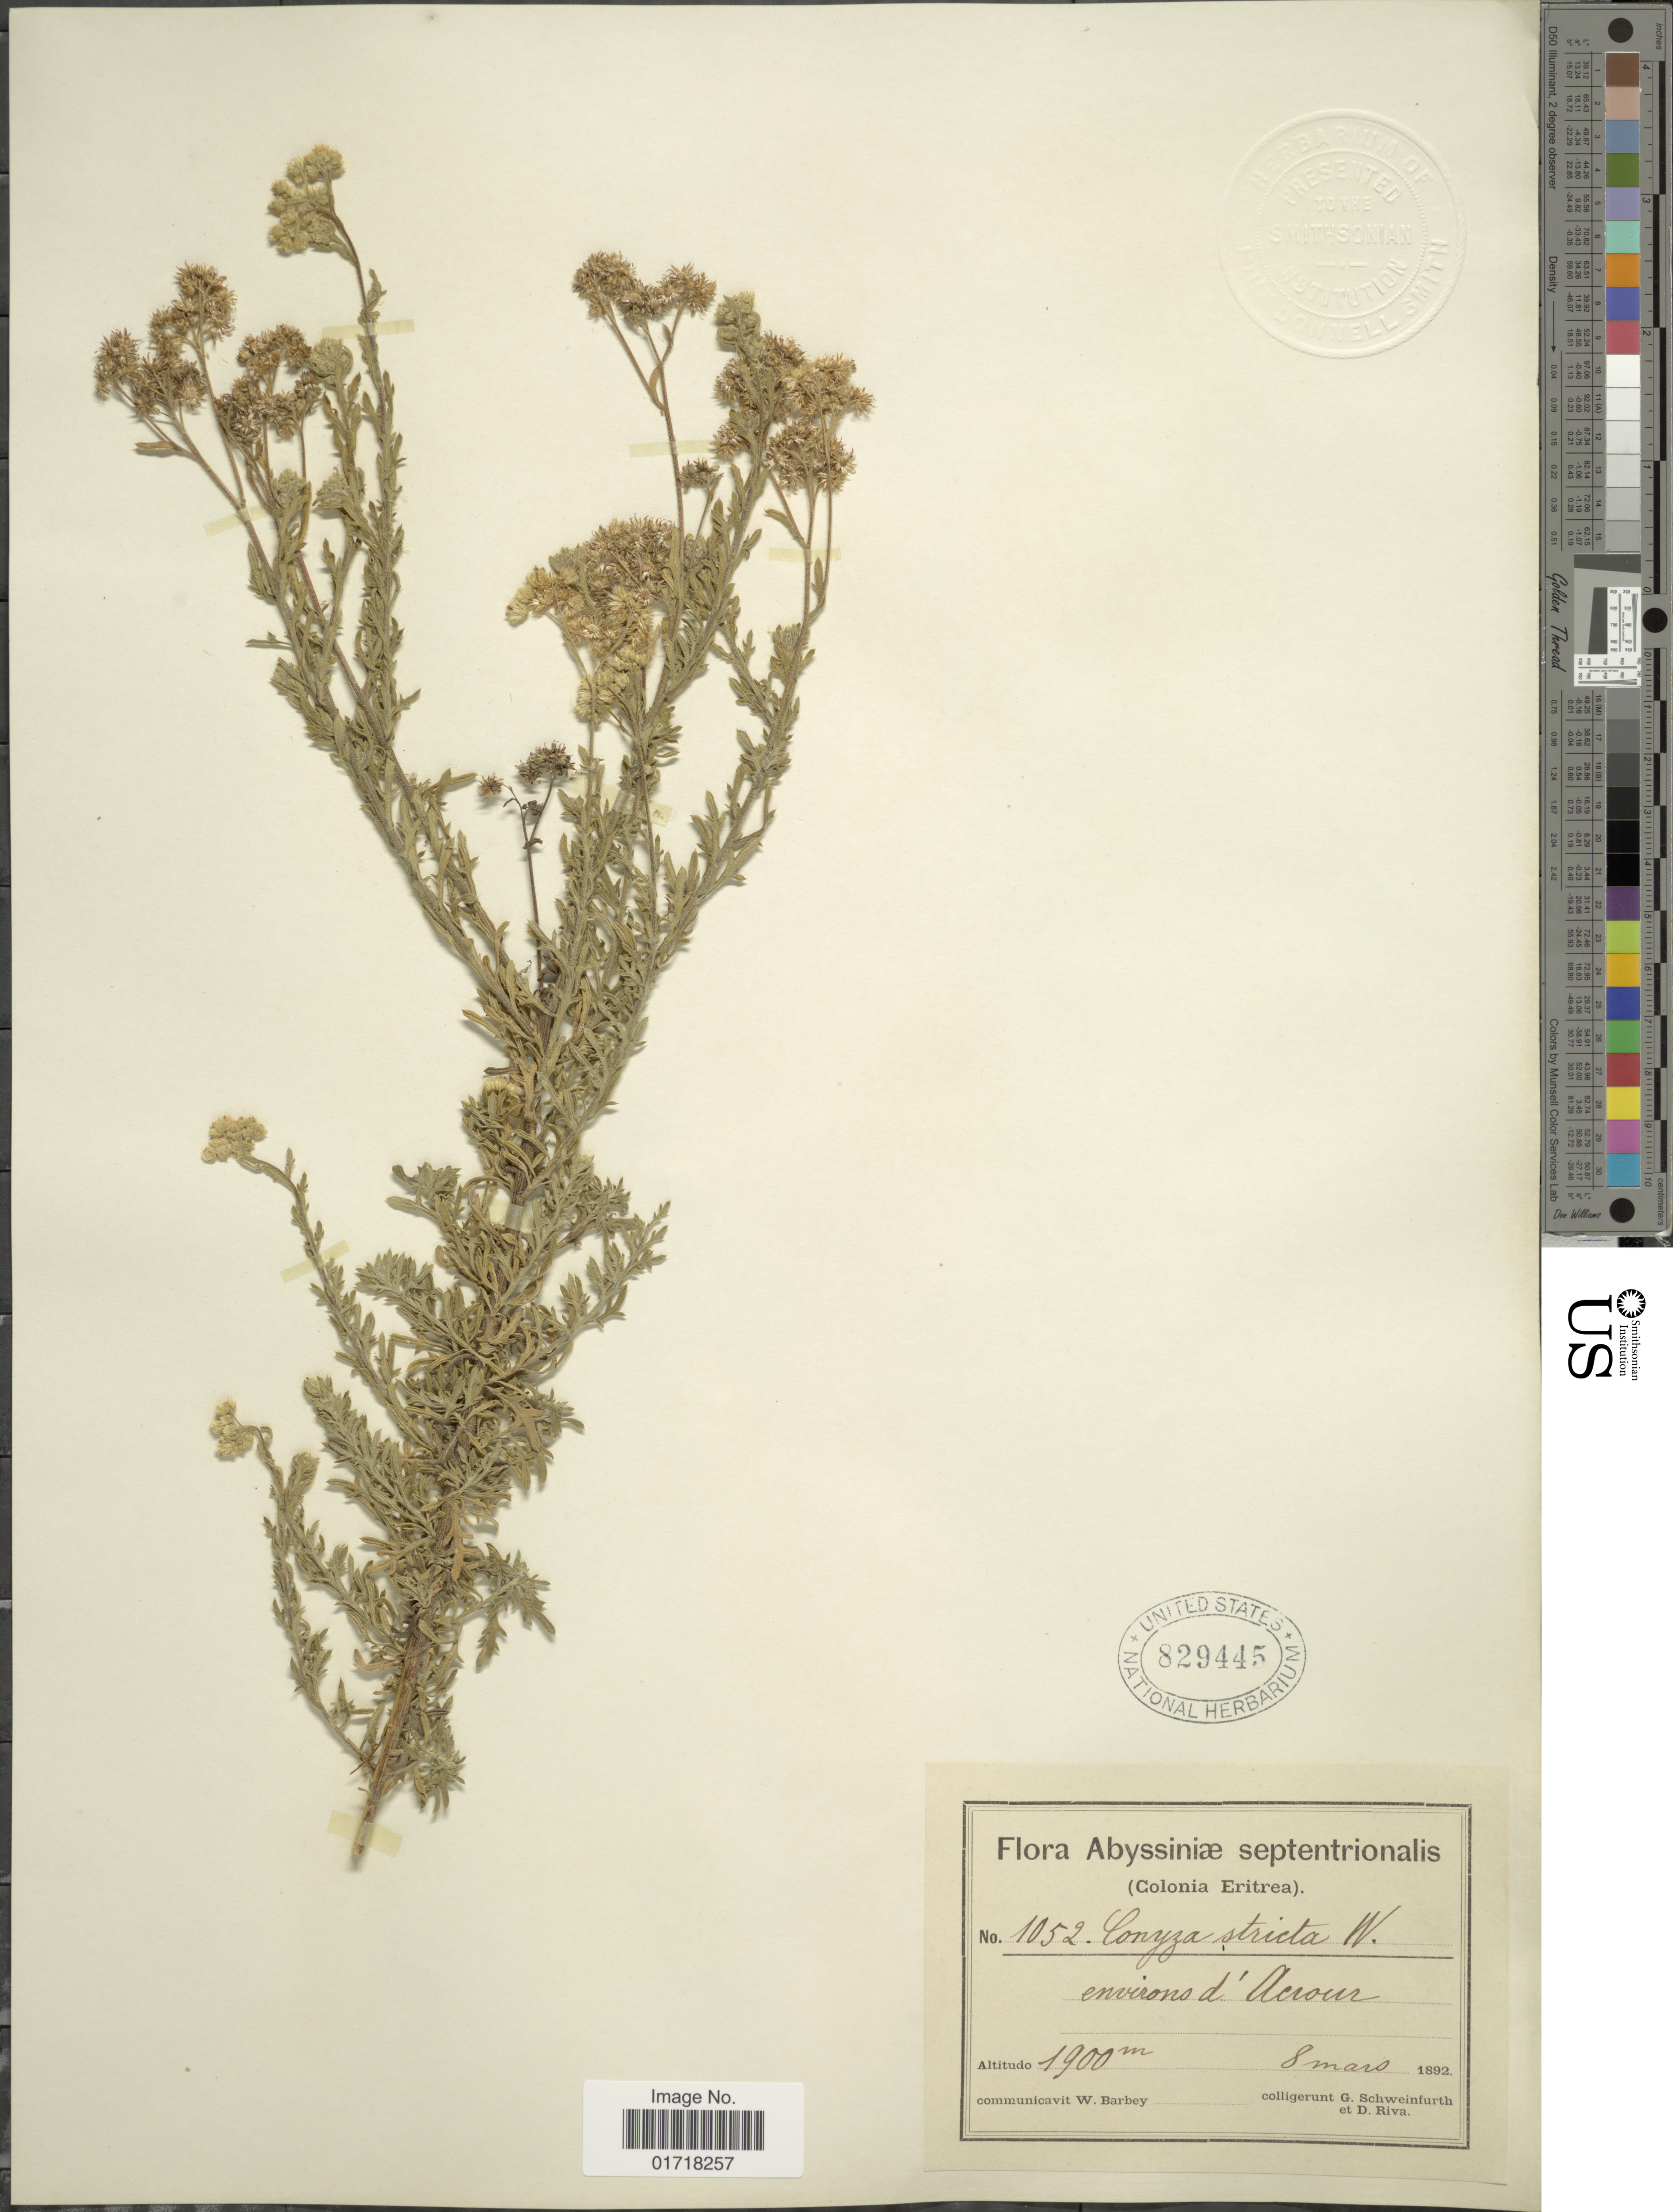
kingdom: Plantae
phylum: Tracheophyta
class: Magnoliopsida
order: Asterales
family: Asteraceae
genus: Conyza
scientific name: Conyza stricta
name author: (Chodat) Willd.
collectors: G. A. Schweinfurth (herbarium) & D. Riva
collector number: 1052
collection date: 1892-03-08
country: Eritrea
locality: (Colonia Eritrea), Environs d' Acrour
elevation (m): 1900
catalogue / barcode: US 829445